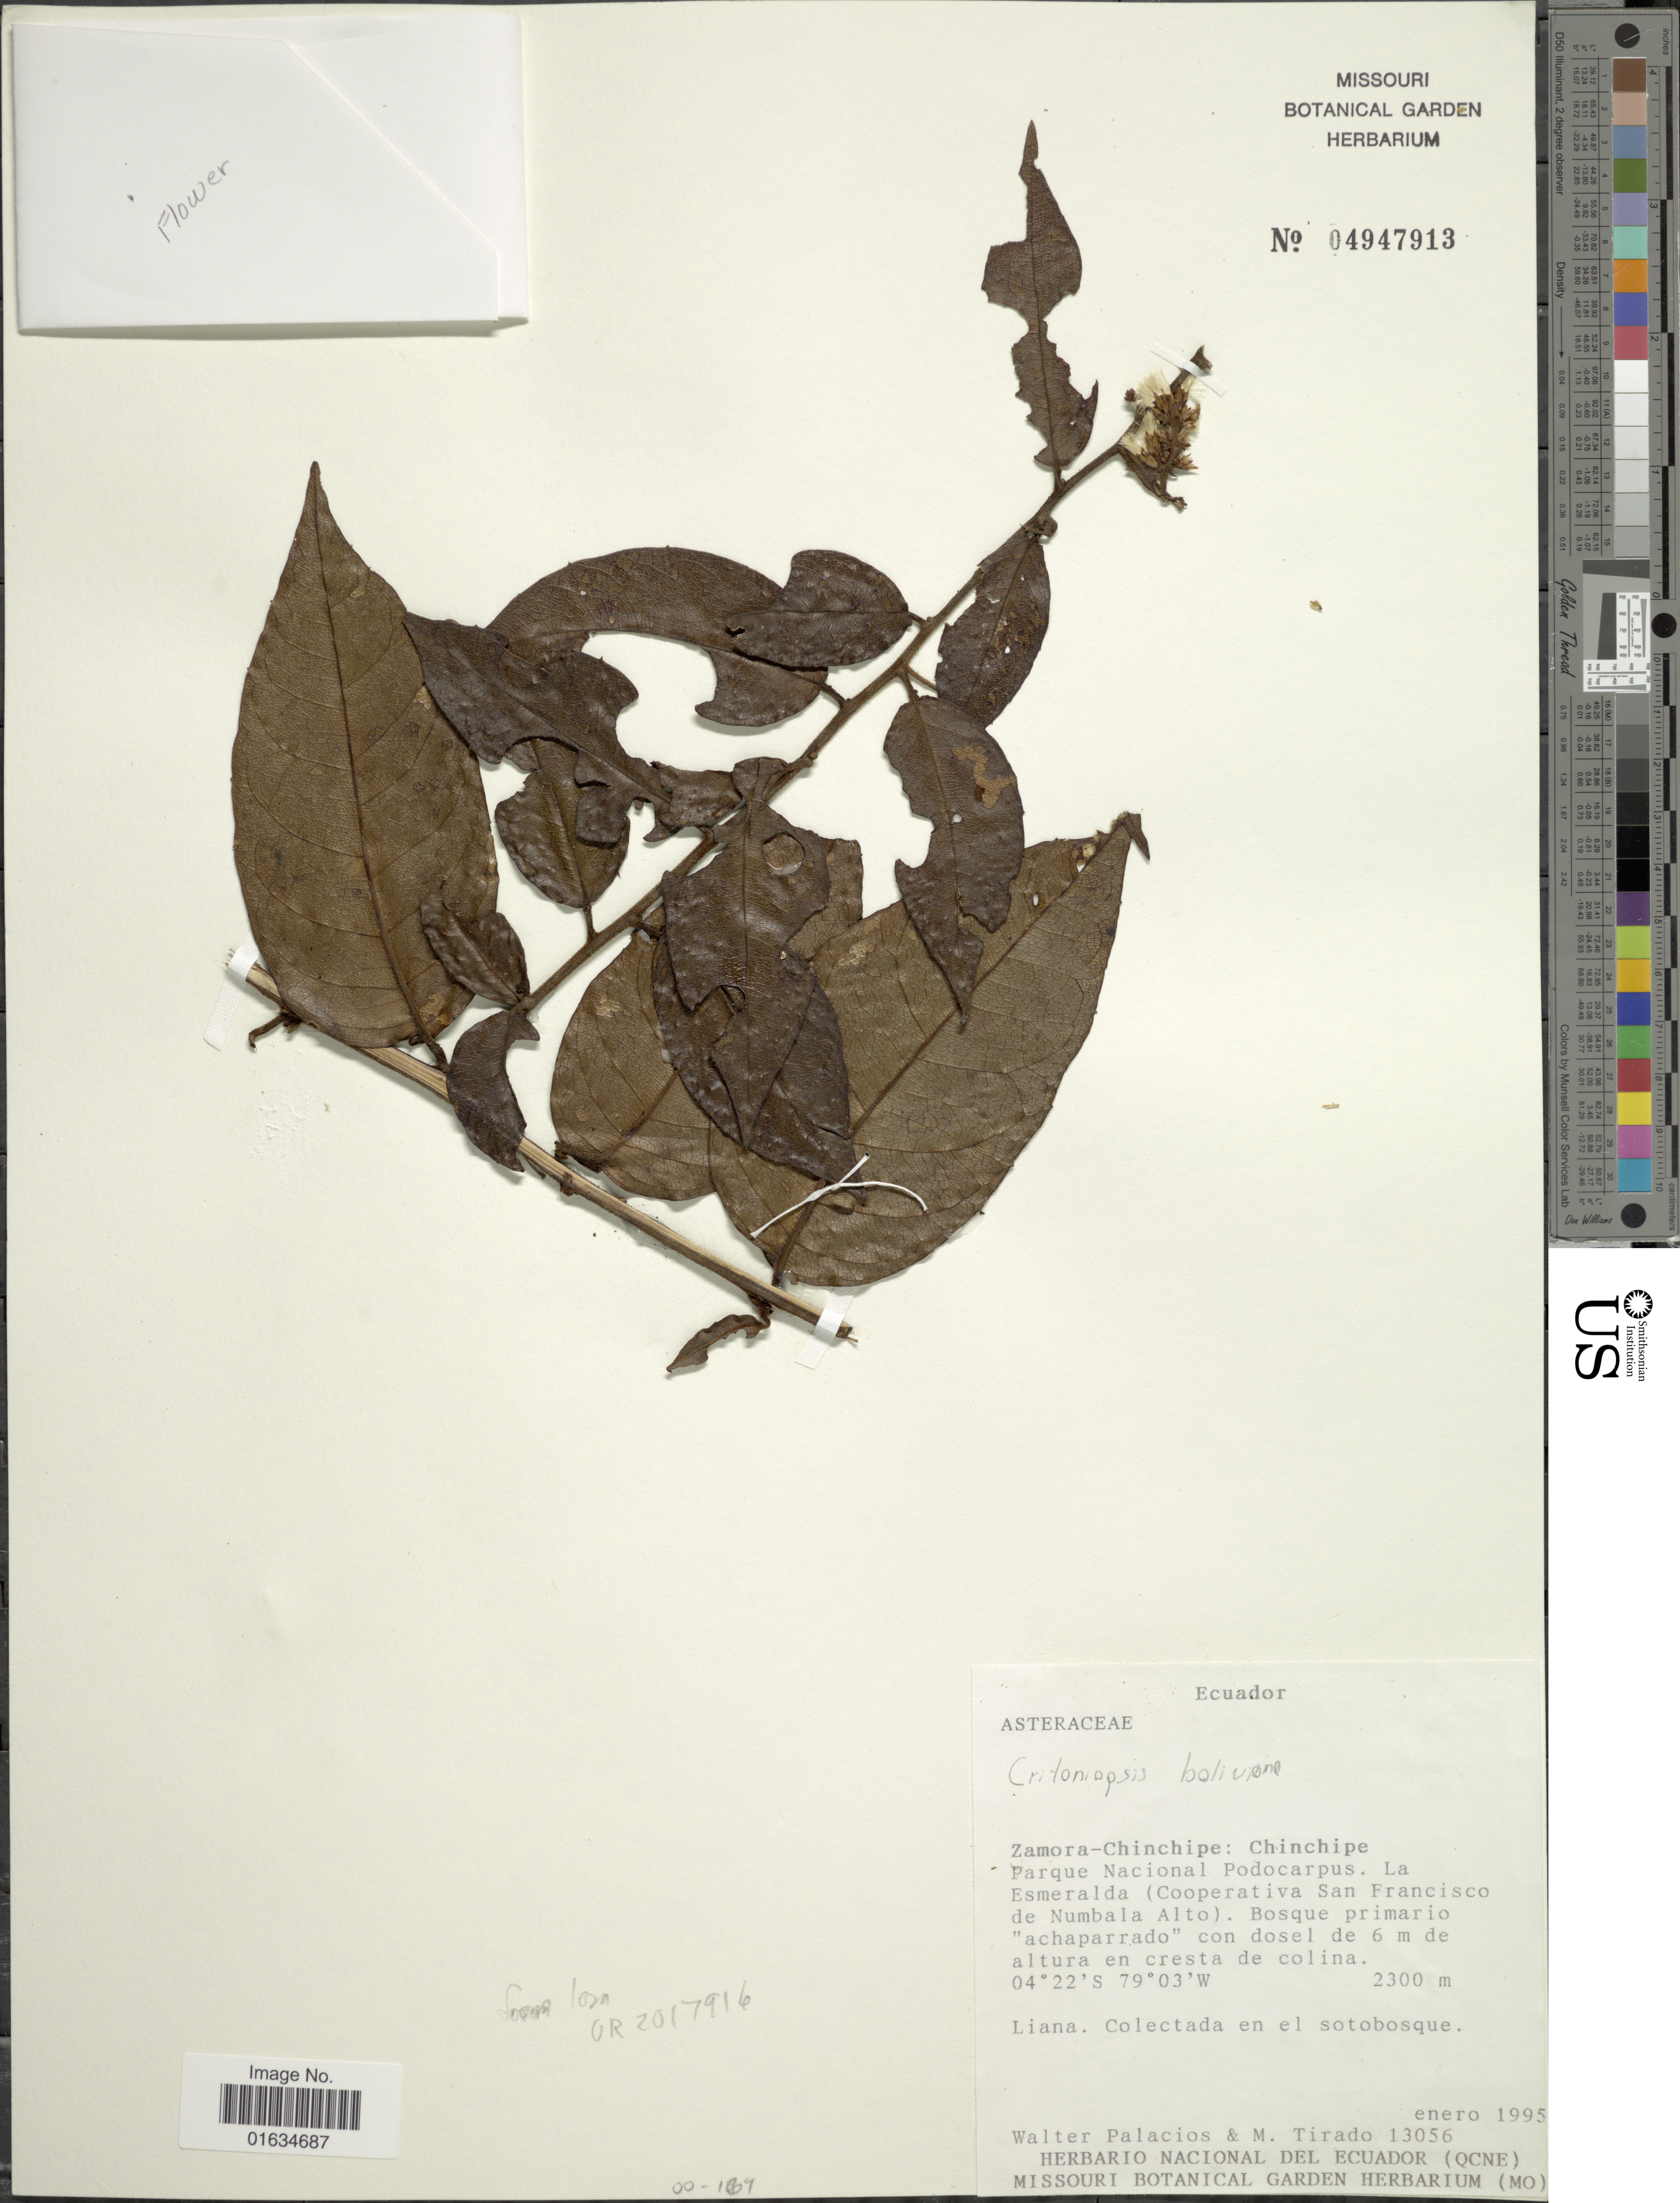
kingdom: Plantae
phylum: Tracheophyta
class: Magnoliopsida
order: Asterales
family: Asteraceae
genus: Critoniopsis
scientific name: Critoniopsis boliviana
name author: (Britton) H. Rob.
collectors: W. Palacios & M. Tirado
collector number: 13056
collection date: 1995-01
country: Ecuador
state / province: Zamora-Chinchipe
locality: Chinchipe, Parque Nacional Podocarpus, La Esmeralda (Cooperativa San Francisco de Numbala Alto).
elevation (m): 2300